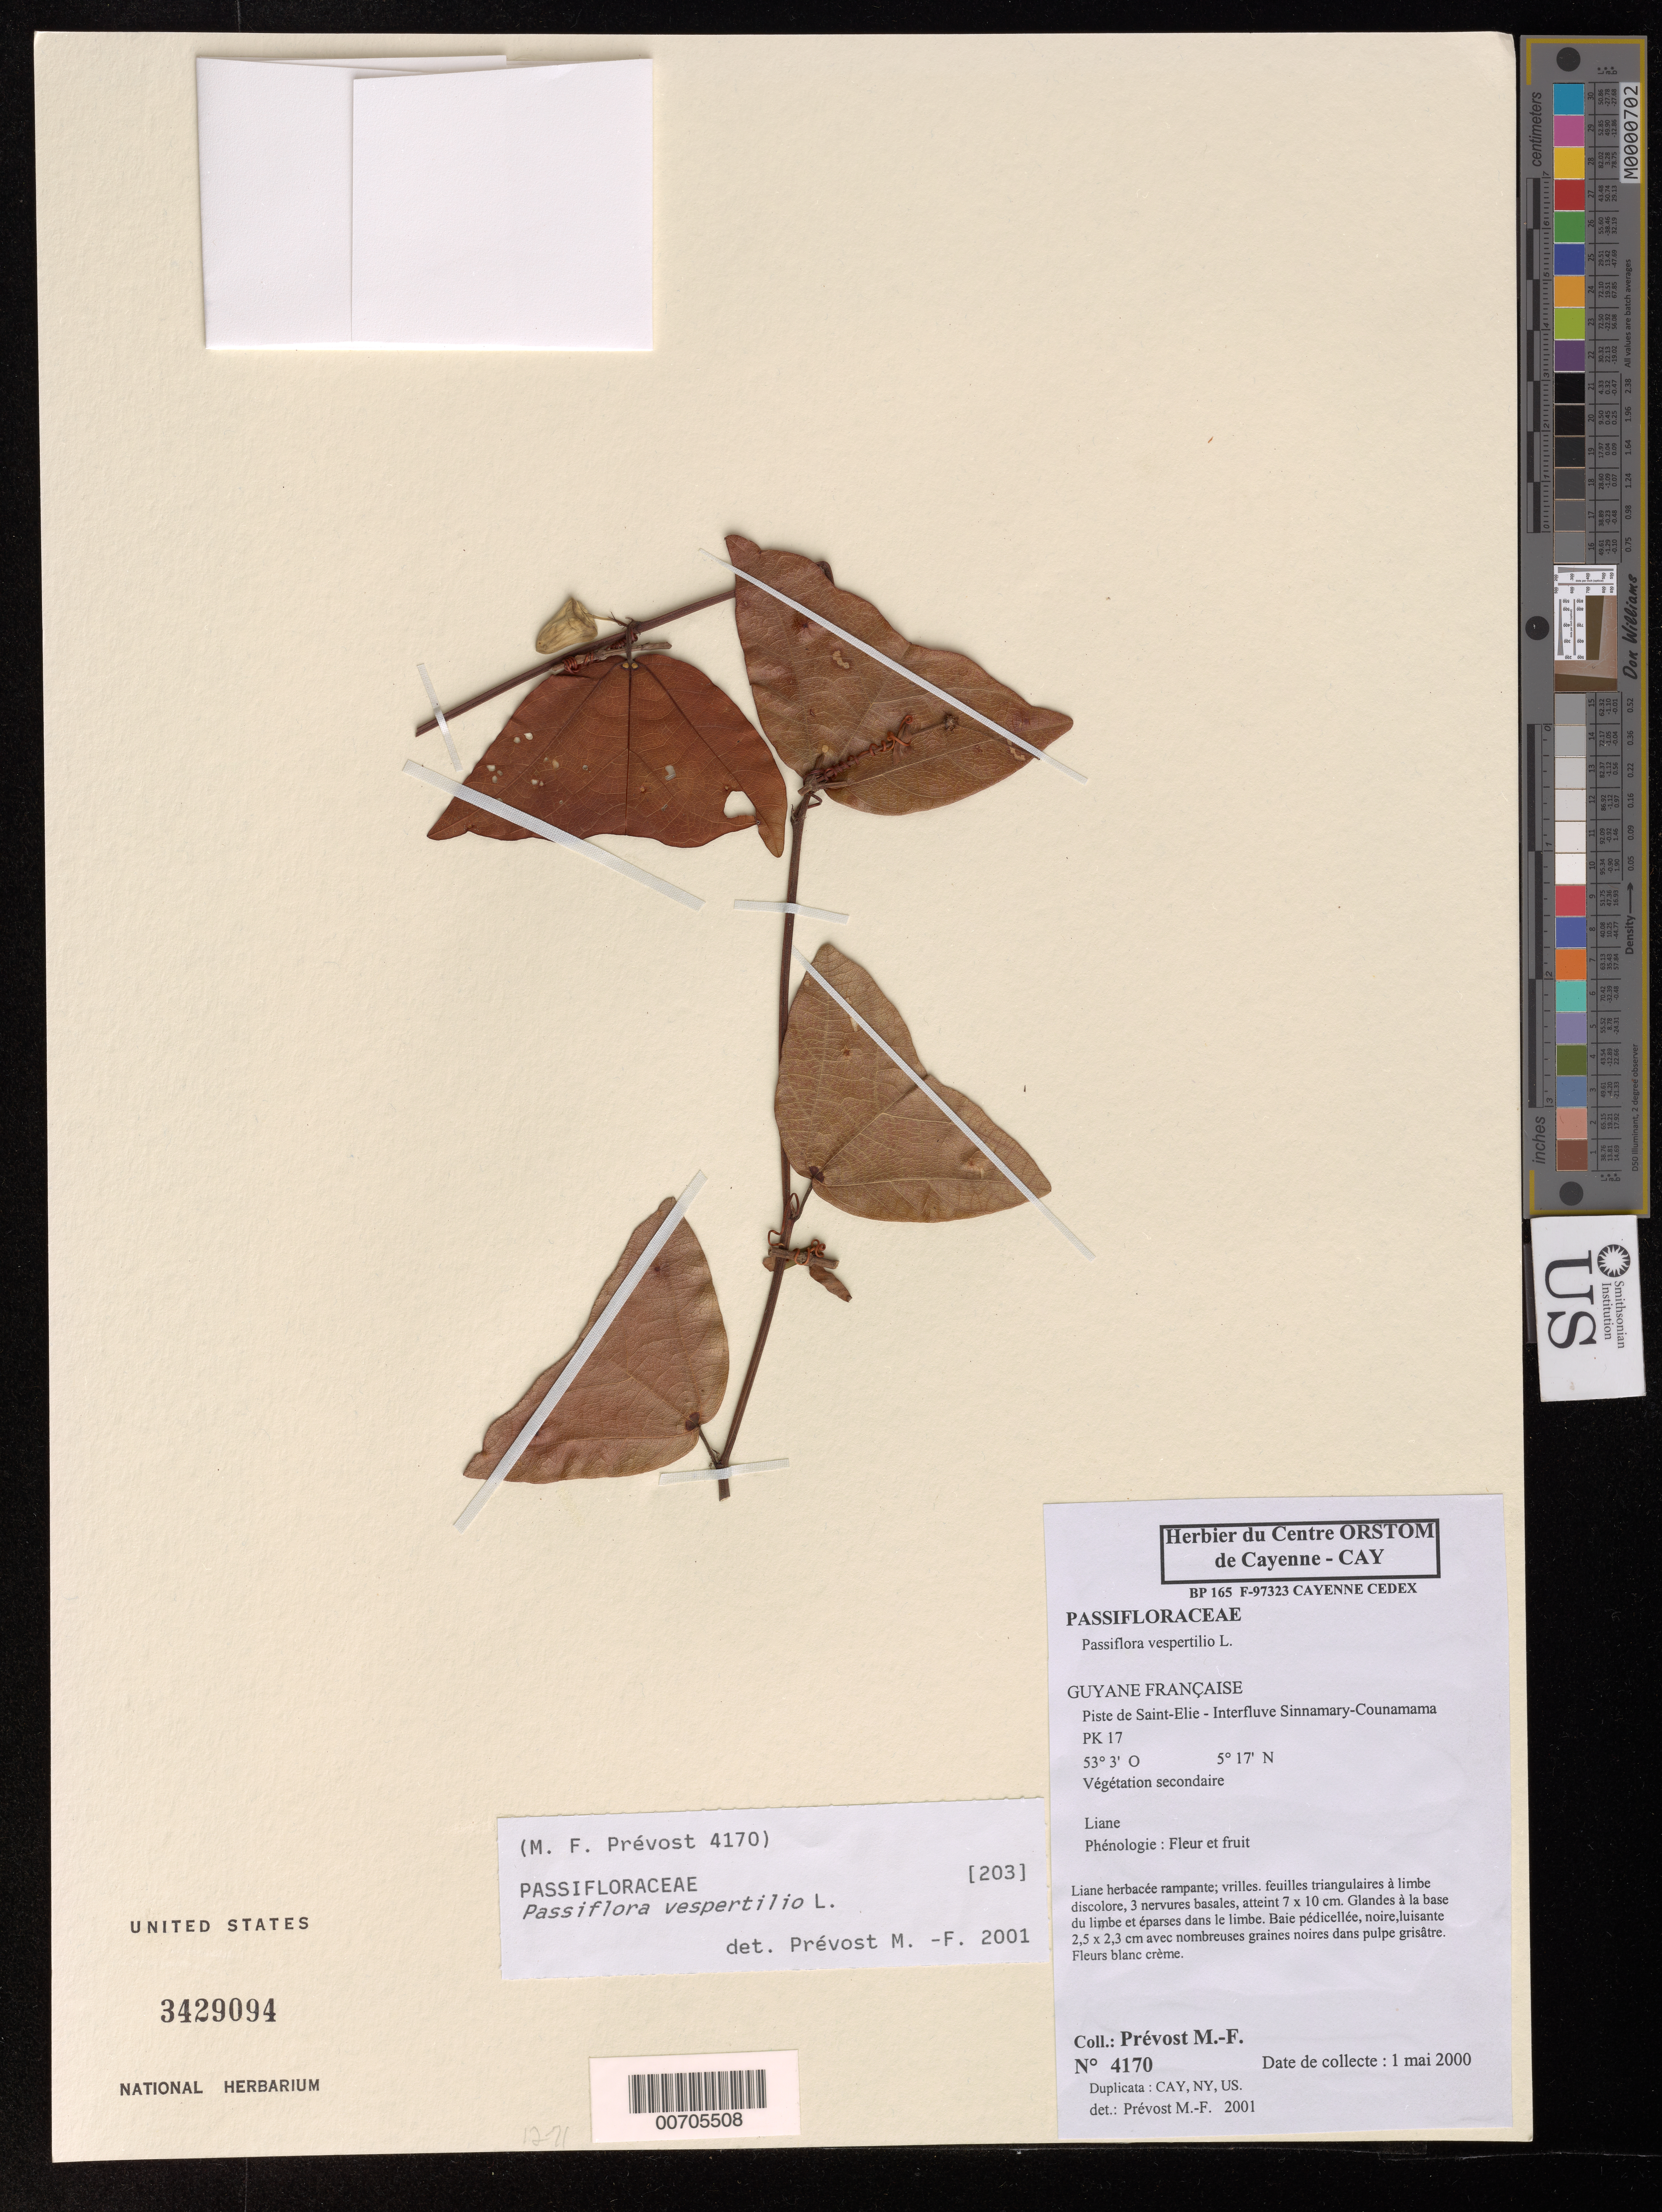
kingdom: Plantae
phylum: Tracheophyta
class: Magnoliopsida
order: Malpighiales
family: Passifloraceae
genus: Passiflora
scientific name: Passiflora vespertilio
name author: L.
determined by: Prévost, M.-F.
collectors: M.-F. Prévost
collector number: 4170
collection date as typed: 1-May-00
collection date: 2000-05-01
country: French Guiana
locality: Piste de Saint-Élie, interfleuve Sinnamary-Counamama, PK 17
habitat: Secondary vegetation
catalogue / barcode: US 3429094